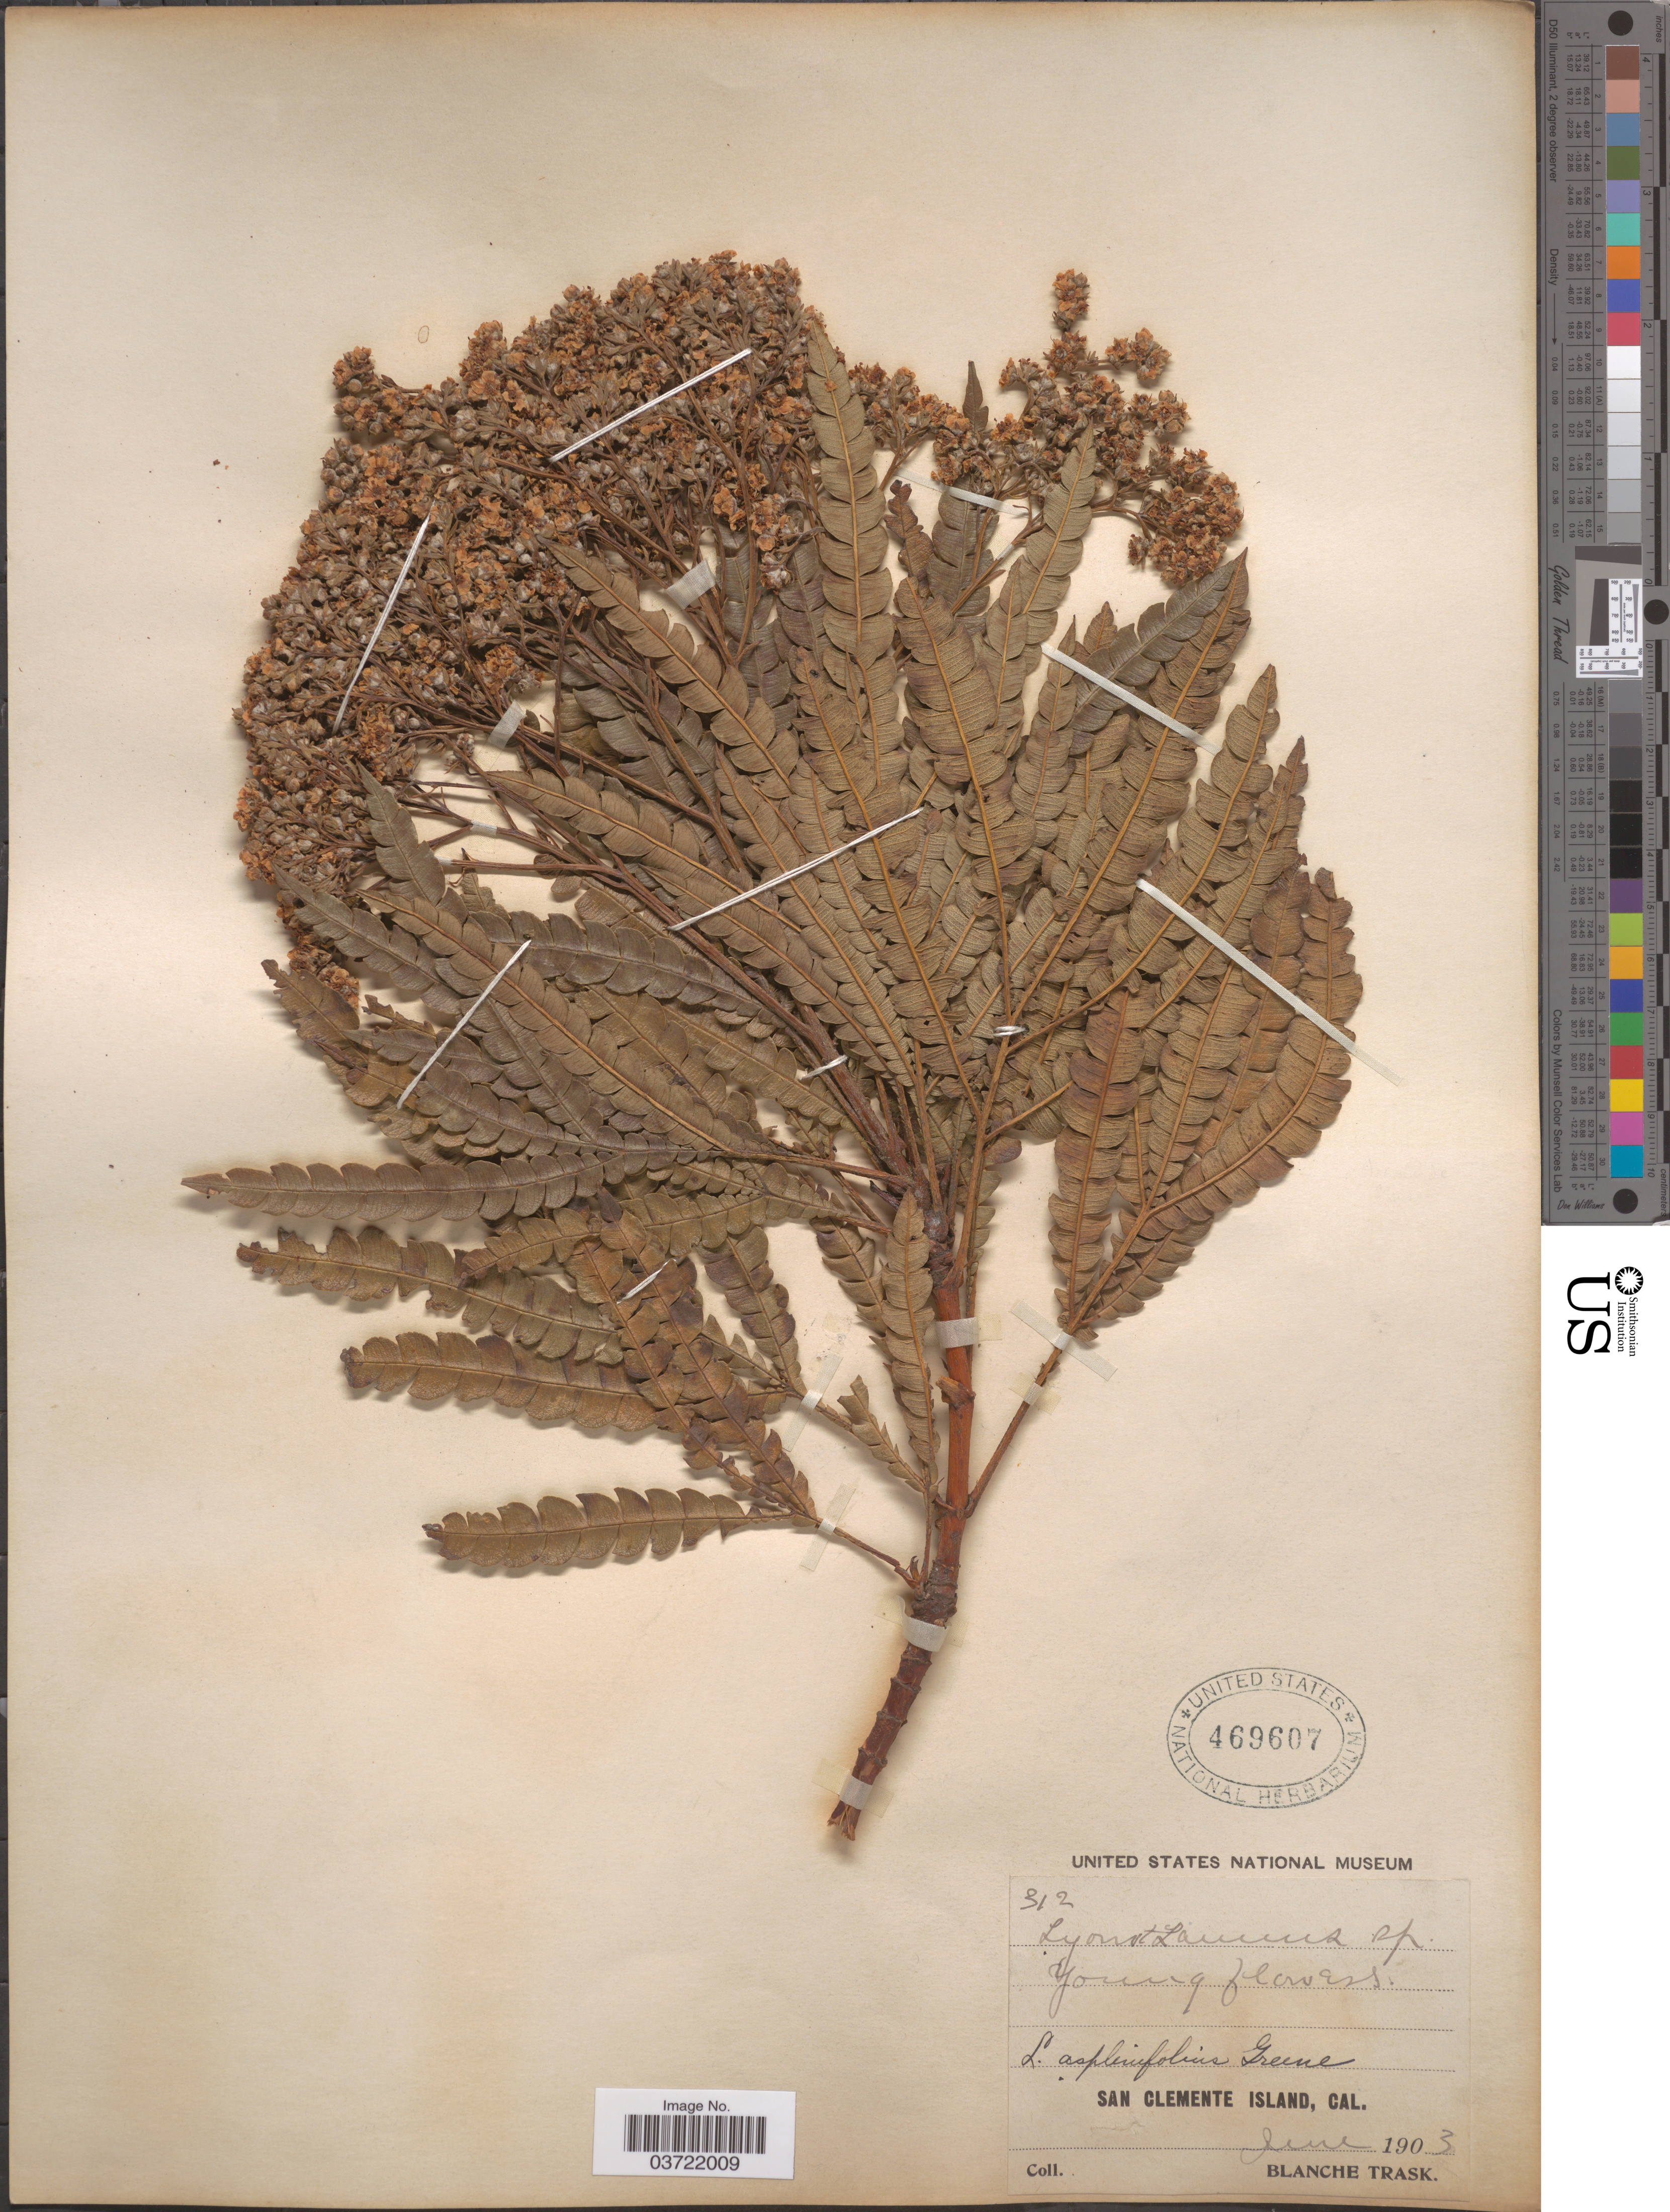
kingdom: Plantae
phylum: Tracheophyta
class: Magnoliopsida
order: Rosales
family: Rosaceae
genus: Lyonothamnus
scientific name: Lyonothamnus floribundus var. aspleniifolius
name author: (Greene) Brandegee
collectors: B. Trask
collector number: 312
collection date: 1903-06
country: United States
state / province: California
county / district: Los Angeles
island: San Clemente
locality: San Clemente Island.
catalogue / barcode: US 469607